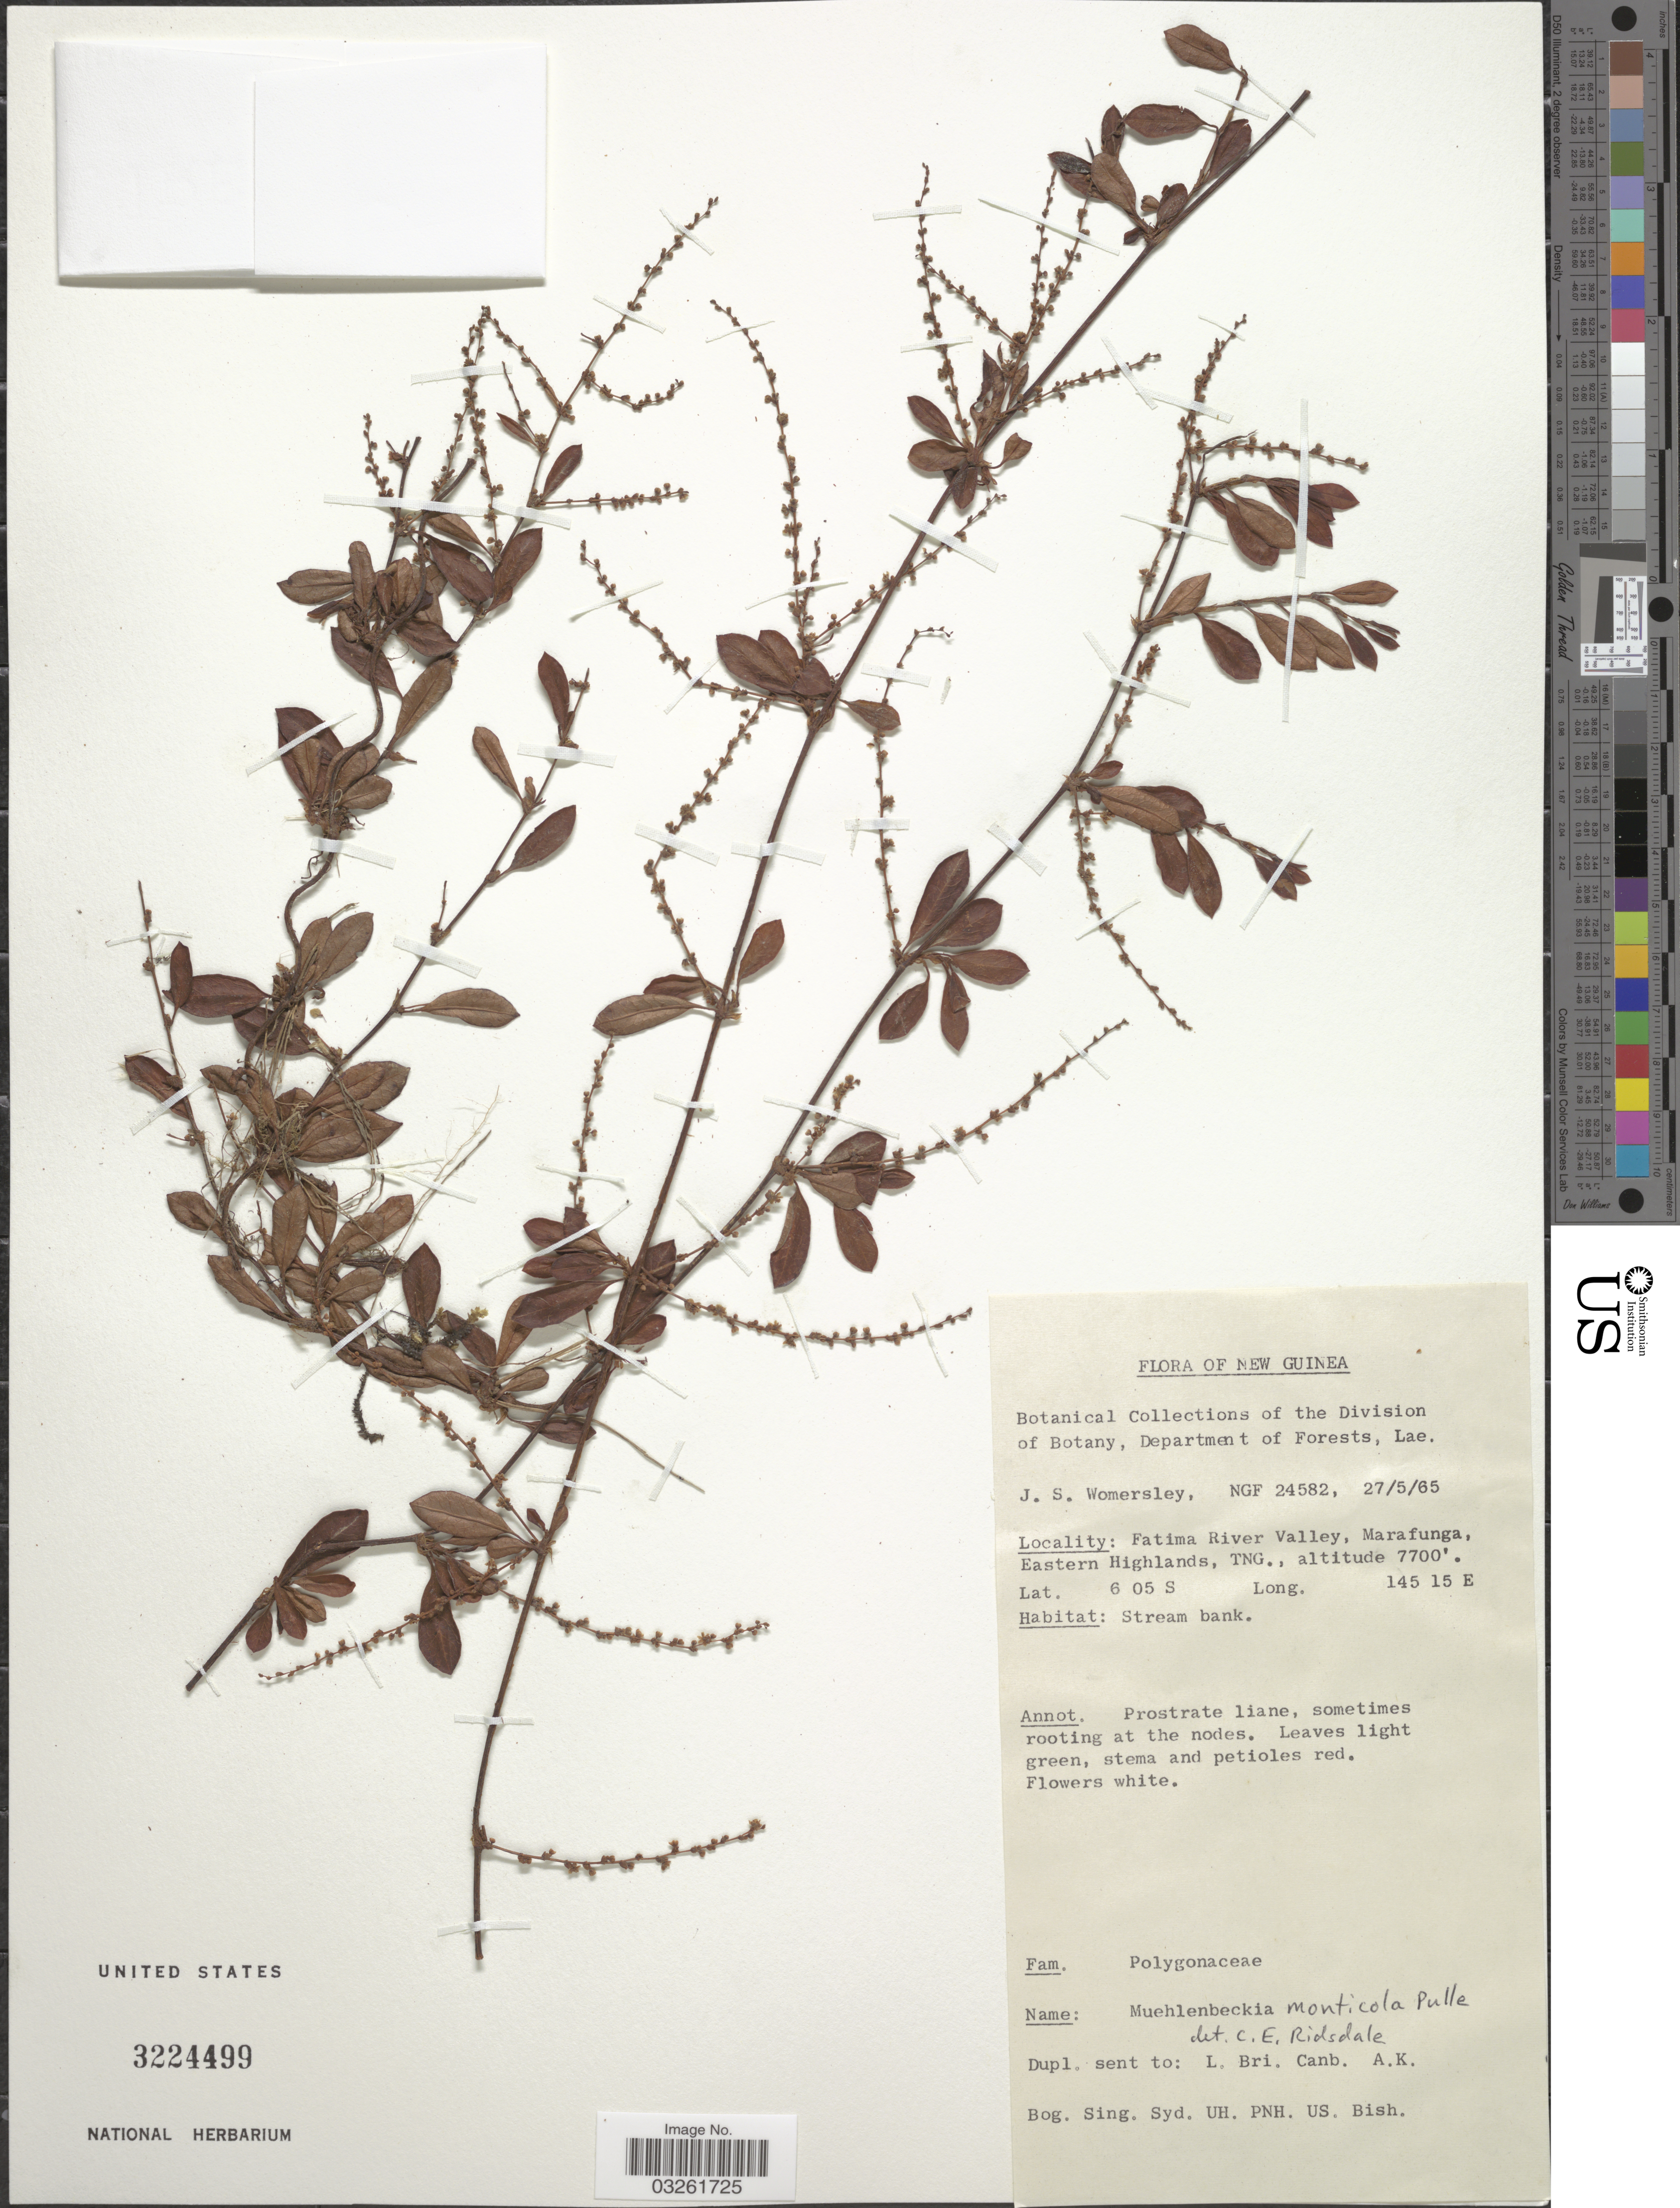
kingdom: Plantae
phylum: Tracheophyta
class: Magnoliopsida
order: Caryophyllales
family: Polygonaceae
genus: Muehlenbeckia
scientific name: Muehlenbeckia monticola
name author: Pulle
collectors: J. S. Womersley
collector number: NGF 24582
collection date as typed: Transcribed d/m/y: 27/5/65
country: Papua New Guinea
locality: New Guinea. Fatima River Valley, Marafunga, Eastern Highlands, TNG.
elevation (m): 2347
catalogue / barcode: US 3224499